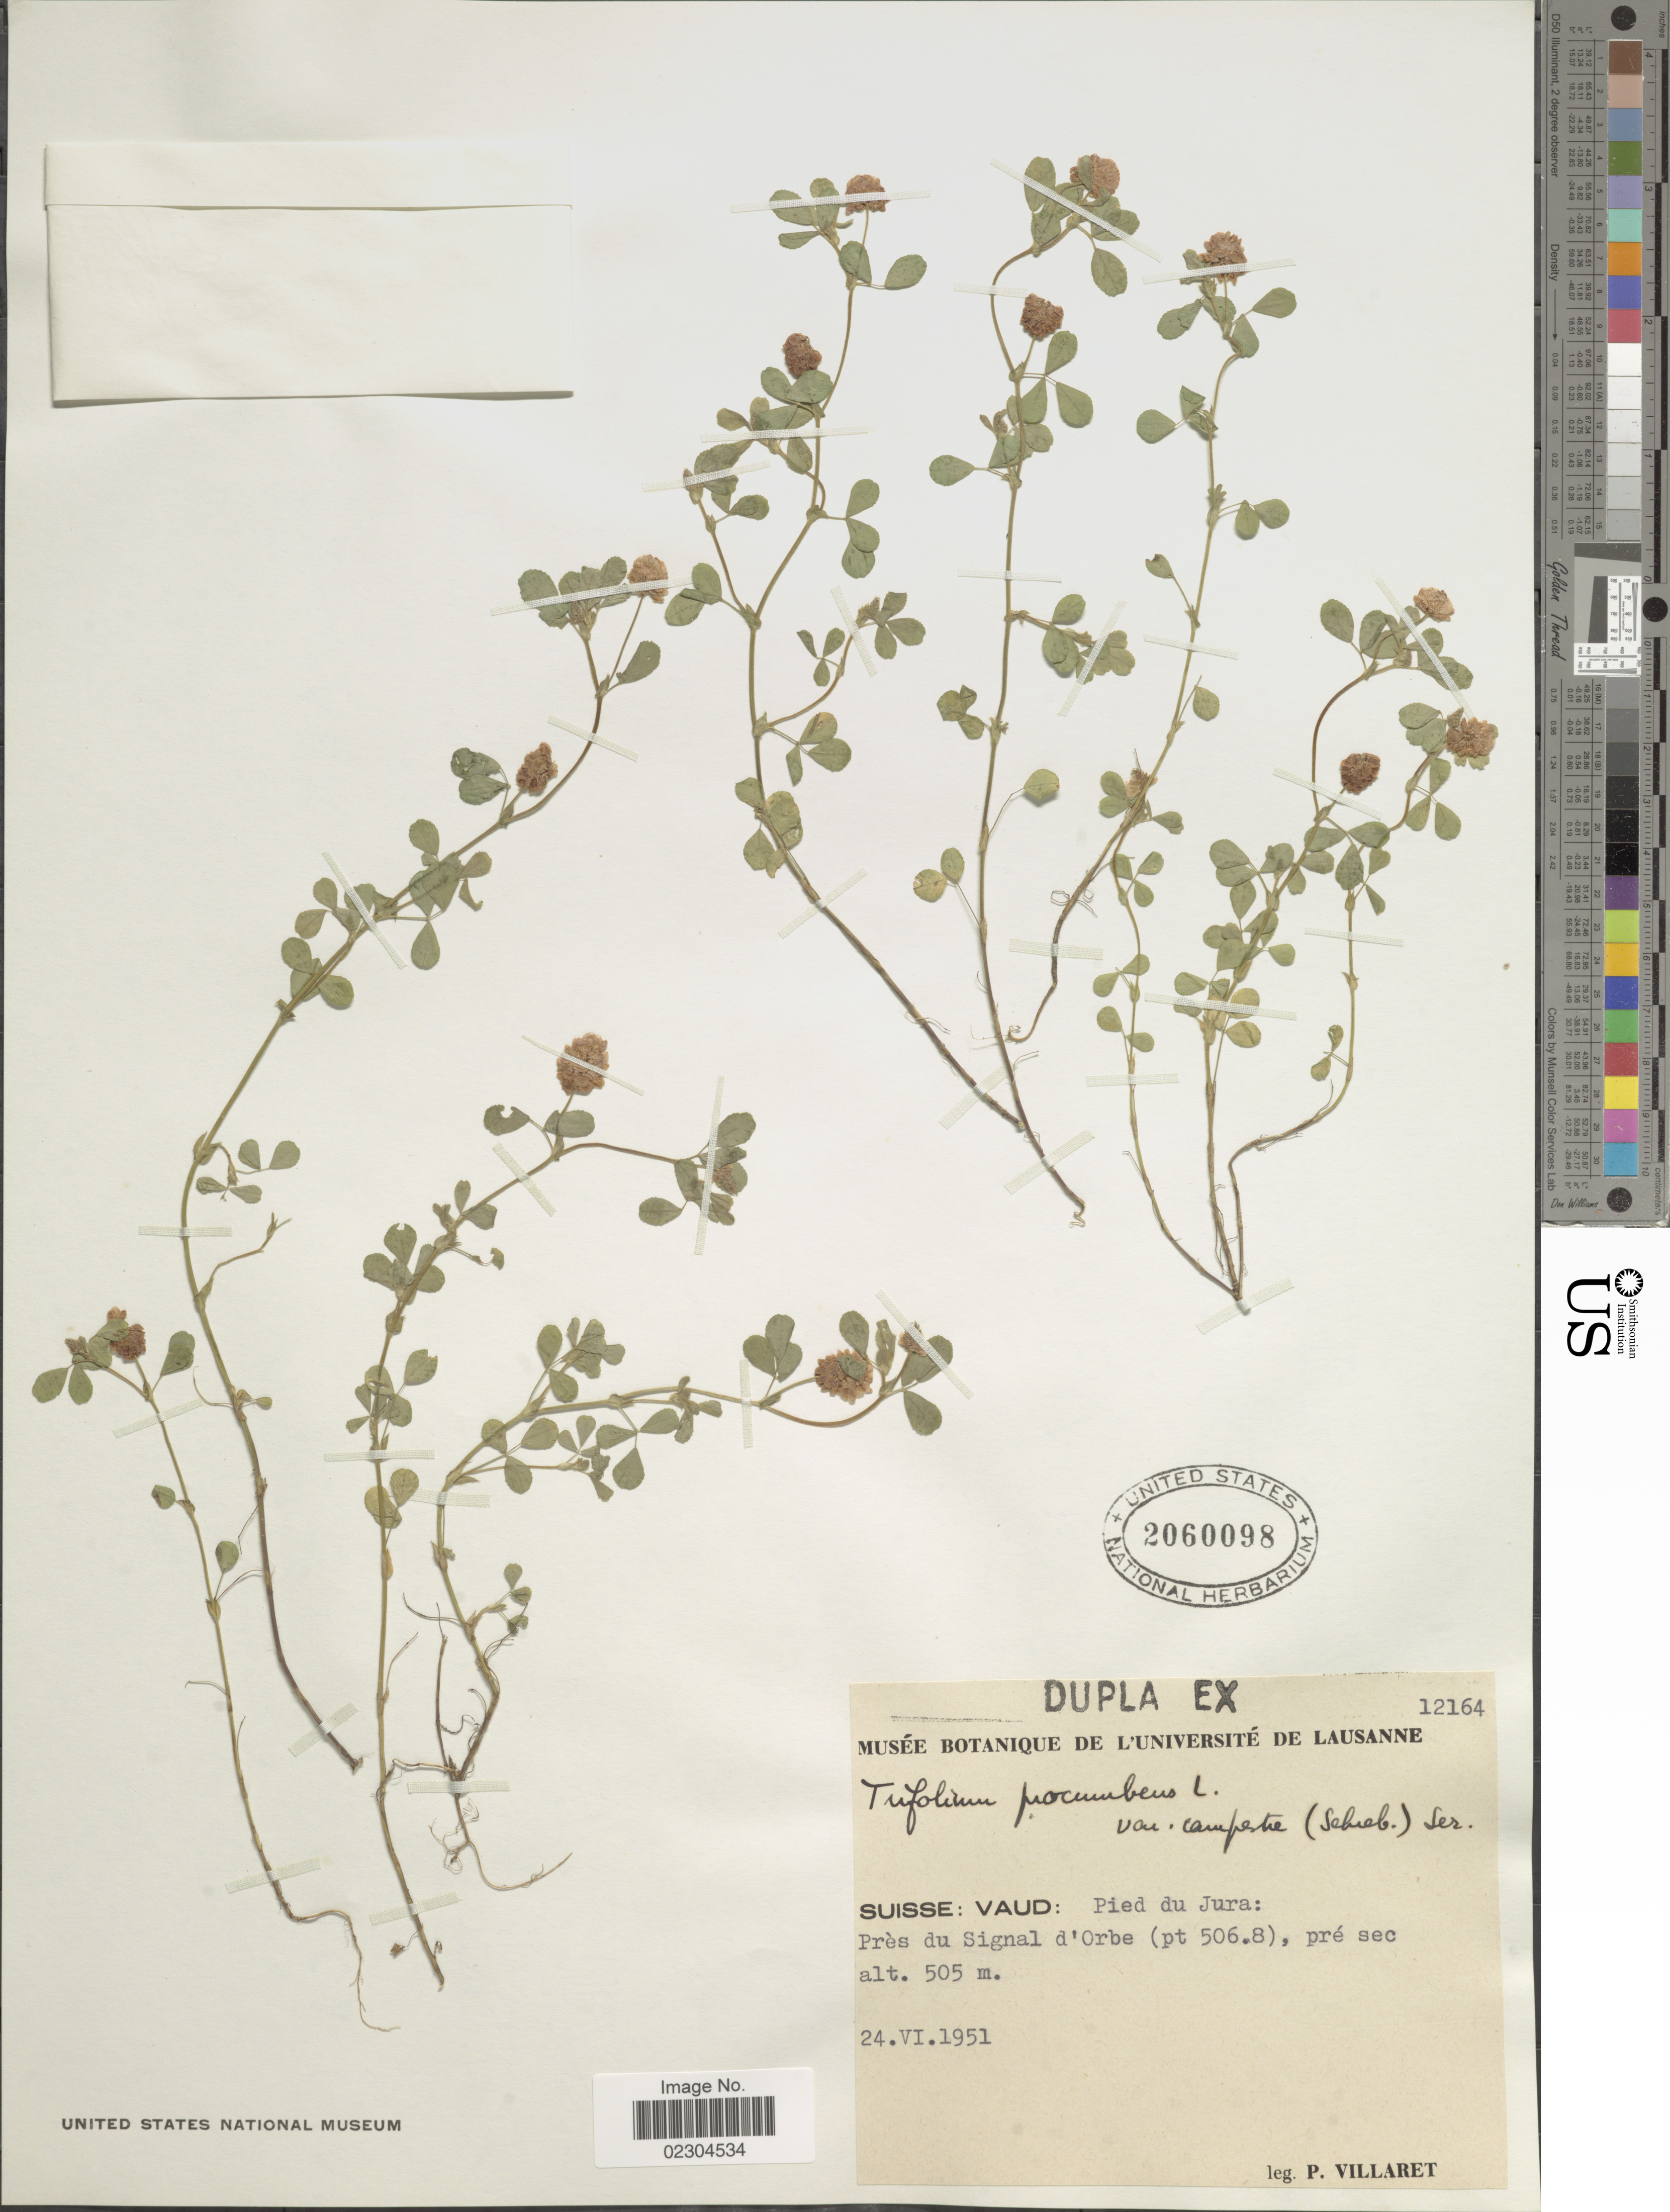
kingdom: Plantae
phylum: Tracheophyta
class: Magnoliopsida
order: Fabales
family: Fabaceae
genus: Trifolium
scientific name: Trifolium procumbens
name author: L.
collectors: P. Villaret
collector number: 12164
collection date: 1951-06-24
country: Switzerland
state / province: Vaud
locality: Suisse: Vaud: Pied du Jura: Pres du Signal d' orbe (pt. 506.8)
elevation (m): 505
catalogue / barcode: US 2060098